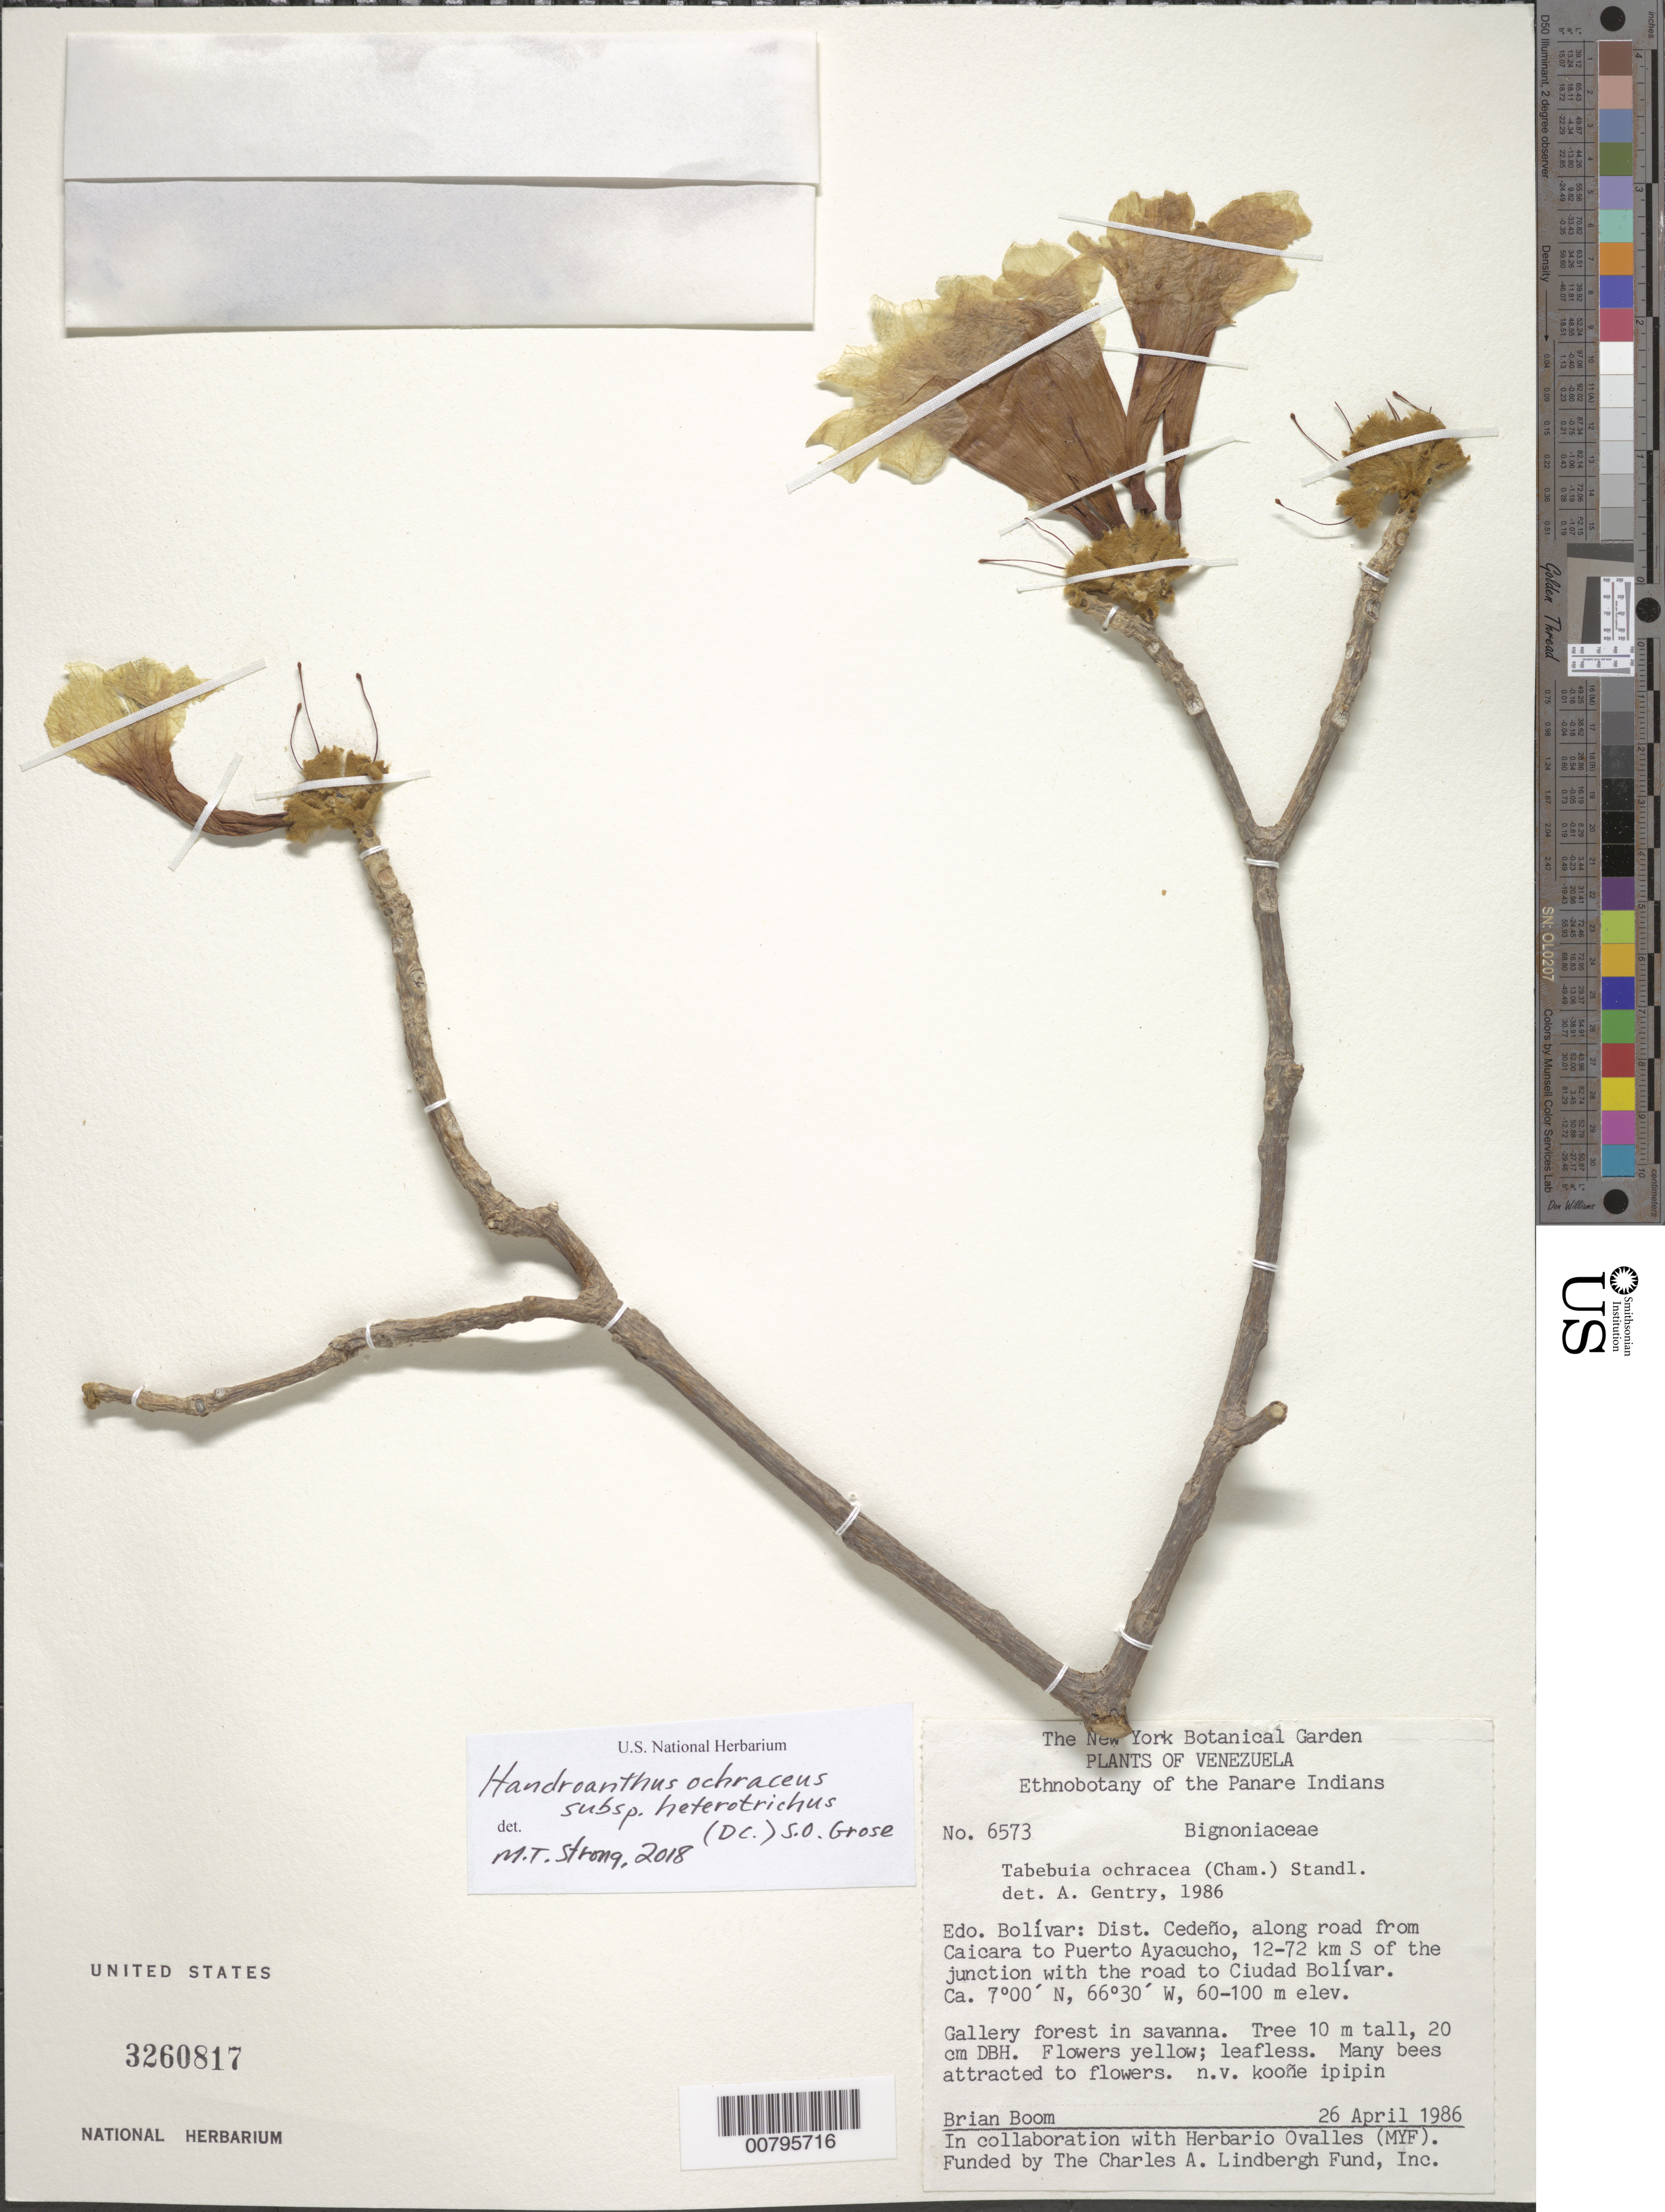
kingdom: Plantae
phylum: Tracheophyta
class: Magnoliopsida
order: Lamiales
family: Bignoniaceae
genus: Handroanthus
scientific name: Handroanthus ochraceus subsp. heterotrichus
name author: (DC.) S.O. Grose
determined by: Strong, Mark T., (BOT), Smithsonian Institution - National Museum of Natural History (UNITED STATES)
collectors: B. M. Boom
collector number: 6573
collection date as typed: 26-Apr-86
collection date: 1986-04-26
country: Venezuela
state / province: Bolívar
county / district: Cedeño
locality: Caicara del Orinoco - Puerto Ayacucho carretera, 12-72 km S of the junction of the road to Ciudad Bolívar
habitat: Gallery forest in savanna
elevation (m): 60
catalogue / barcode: US 3260817